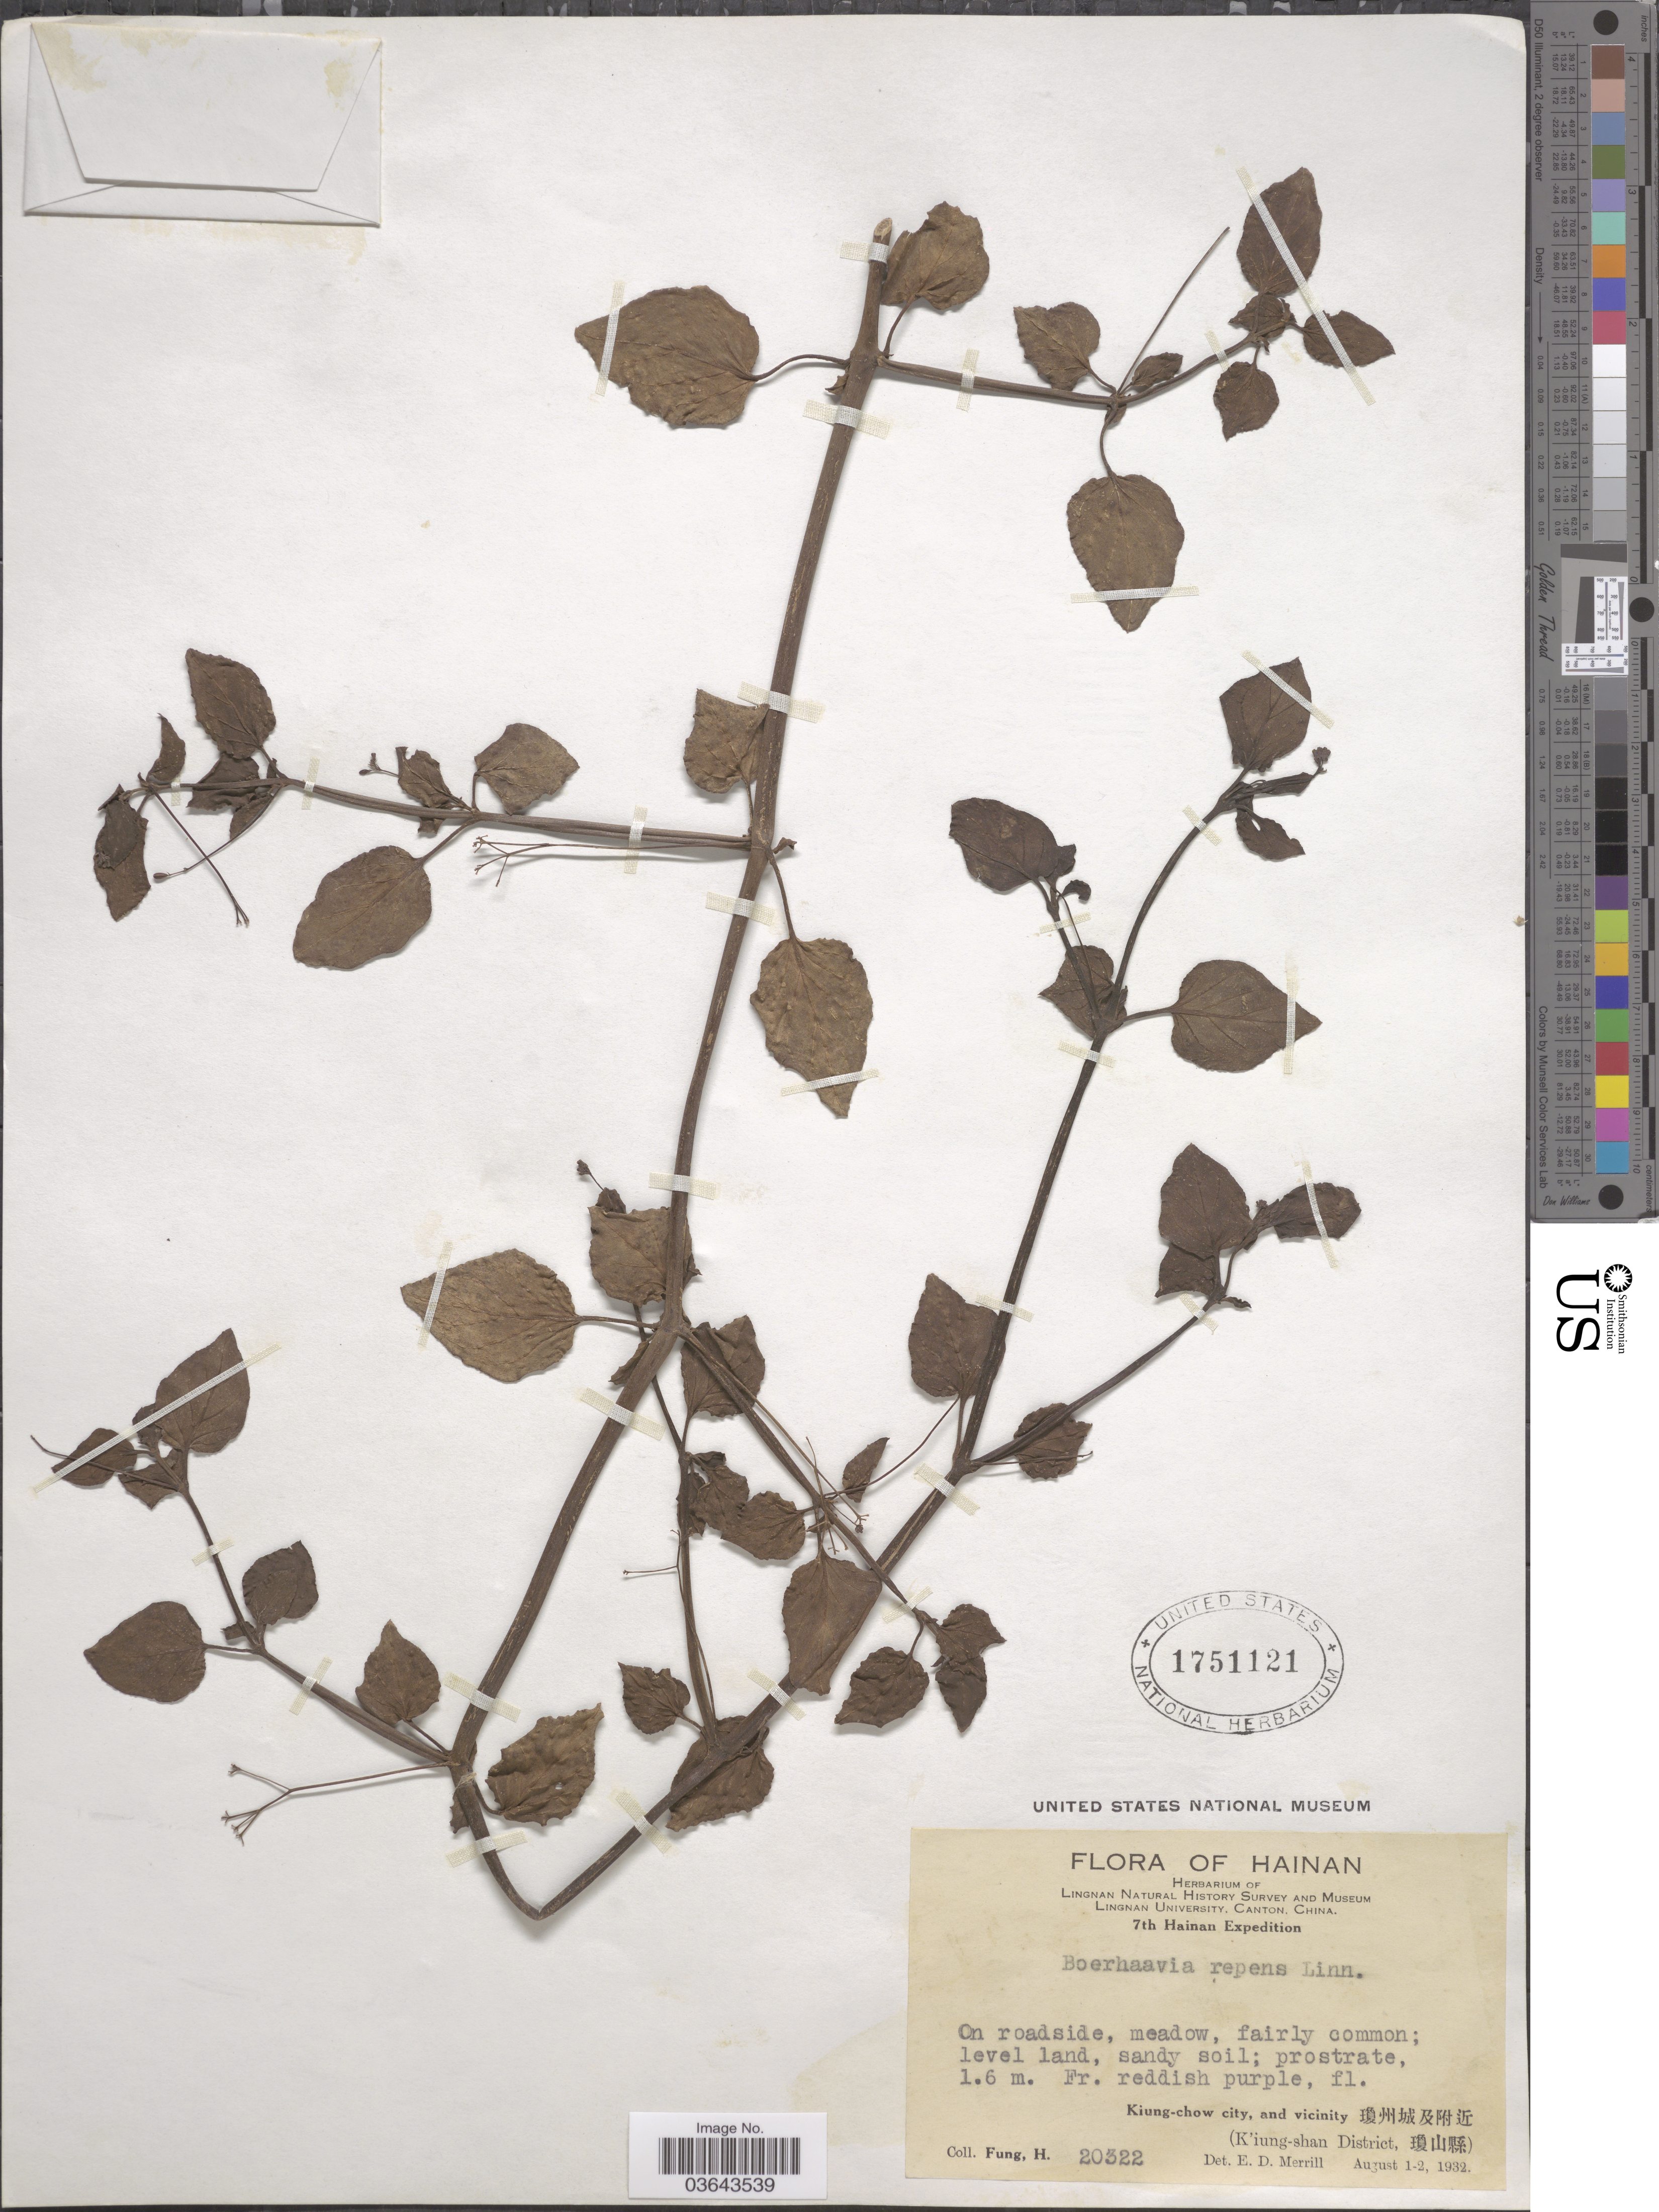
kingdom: Plantae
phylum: Tracheophyta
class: Magnoliopsida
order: Caryophyllales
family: Nyctaginaceae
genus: Boerhavia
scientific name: Boerhavia repens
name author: L.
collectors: H. Fung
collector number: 20322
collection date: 1932-08-01/1932-08-02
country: China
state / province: Hainan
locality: Kiung-chow city, and vicinity [Foreign script] (K'iung-shan District)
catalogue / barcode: US 1751121